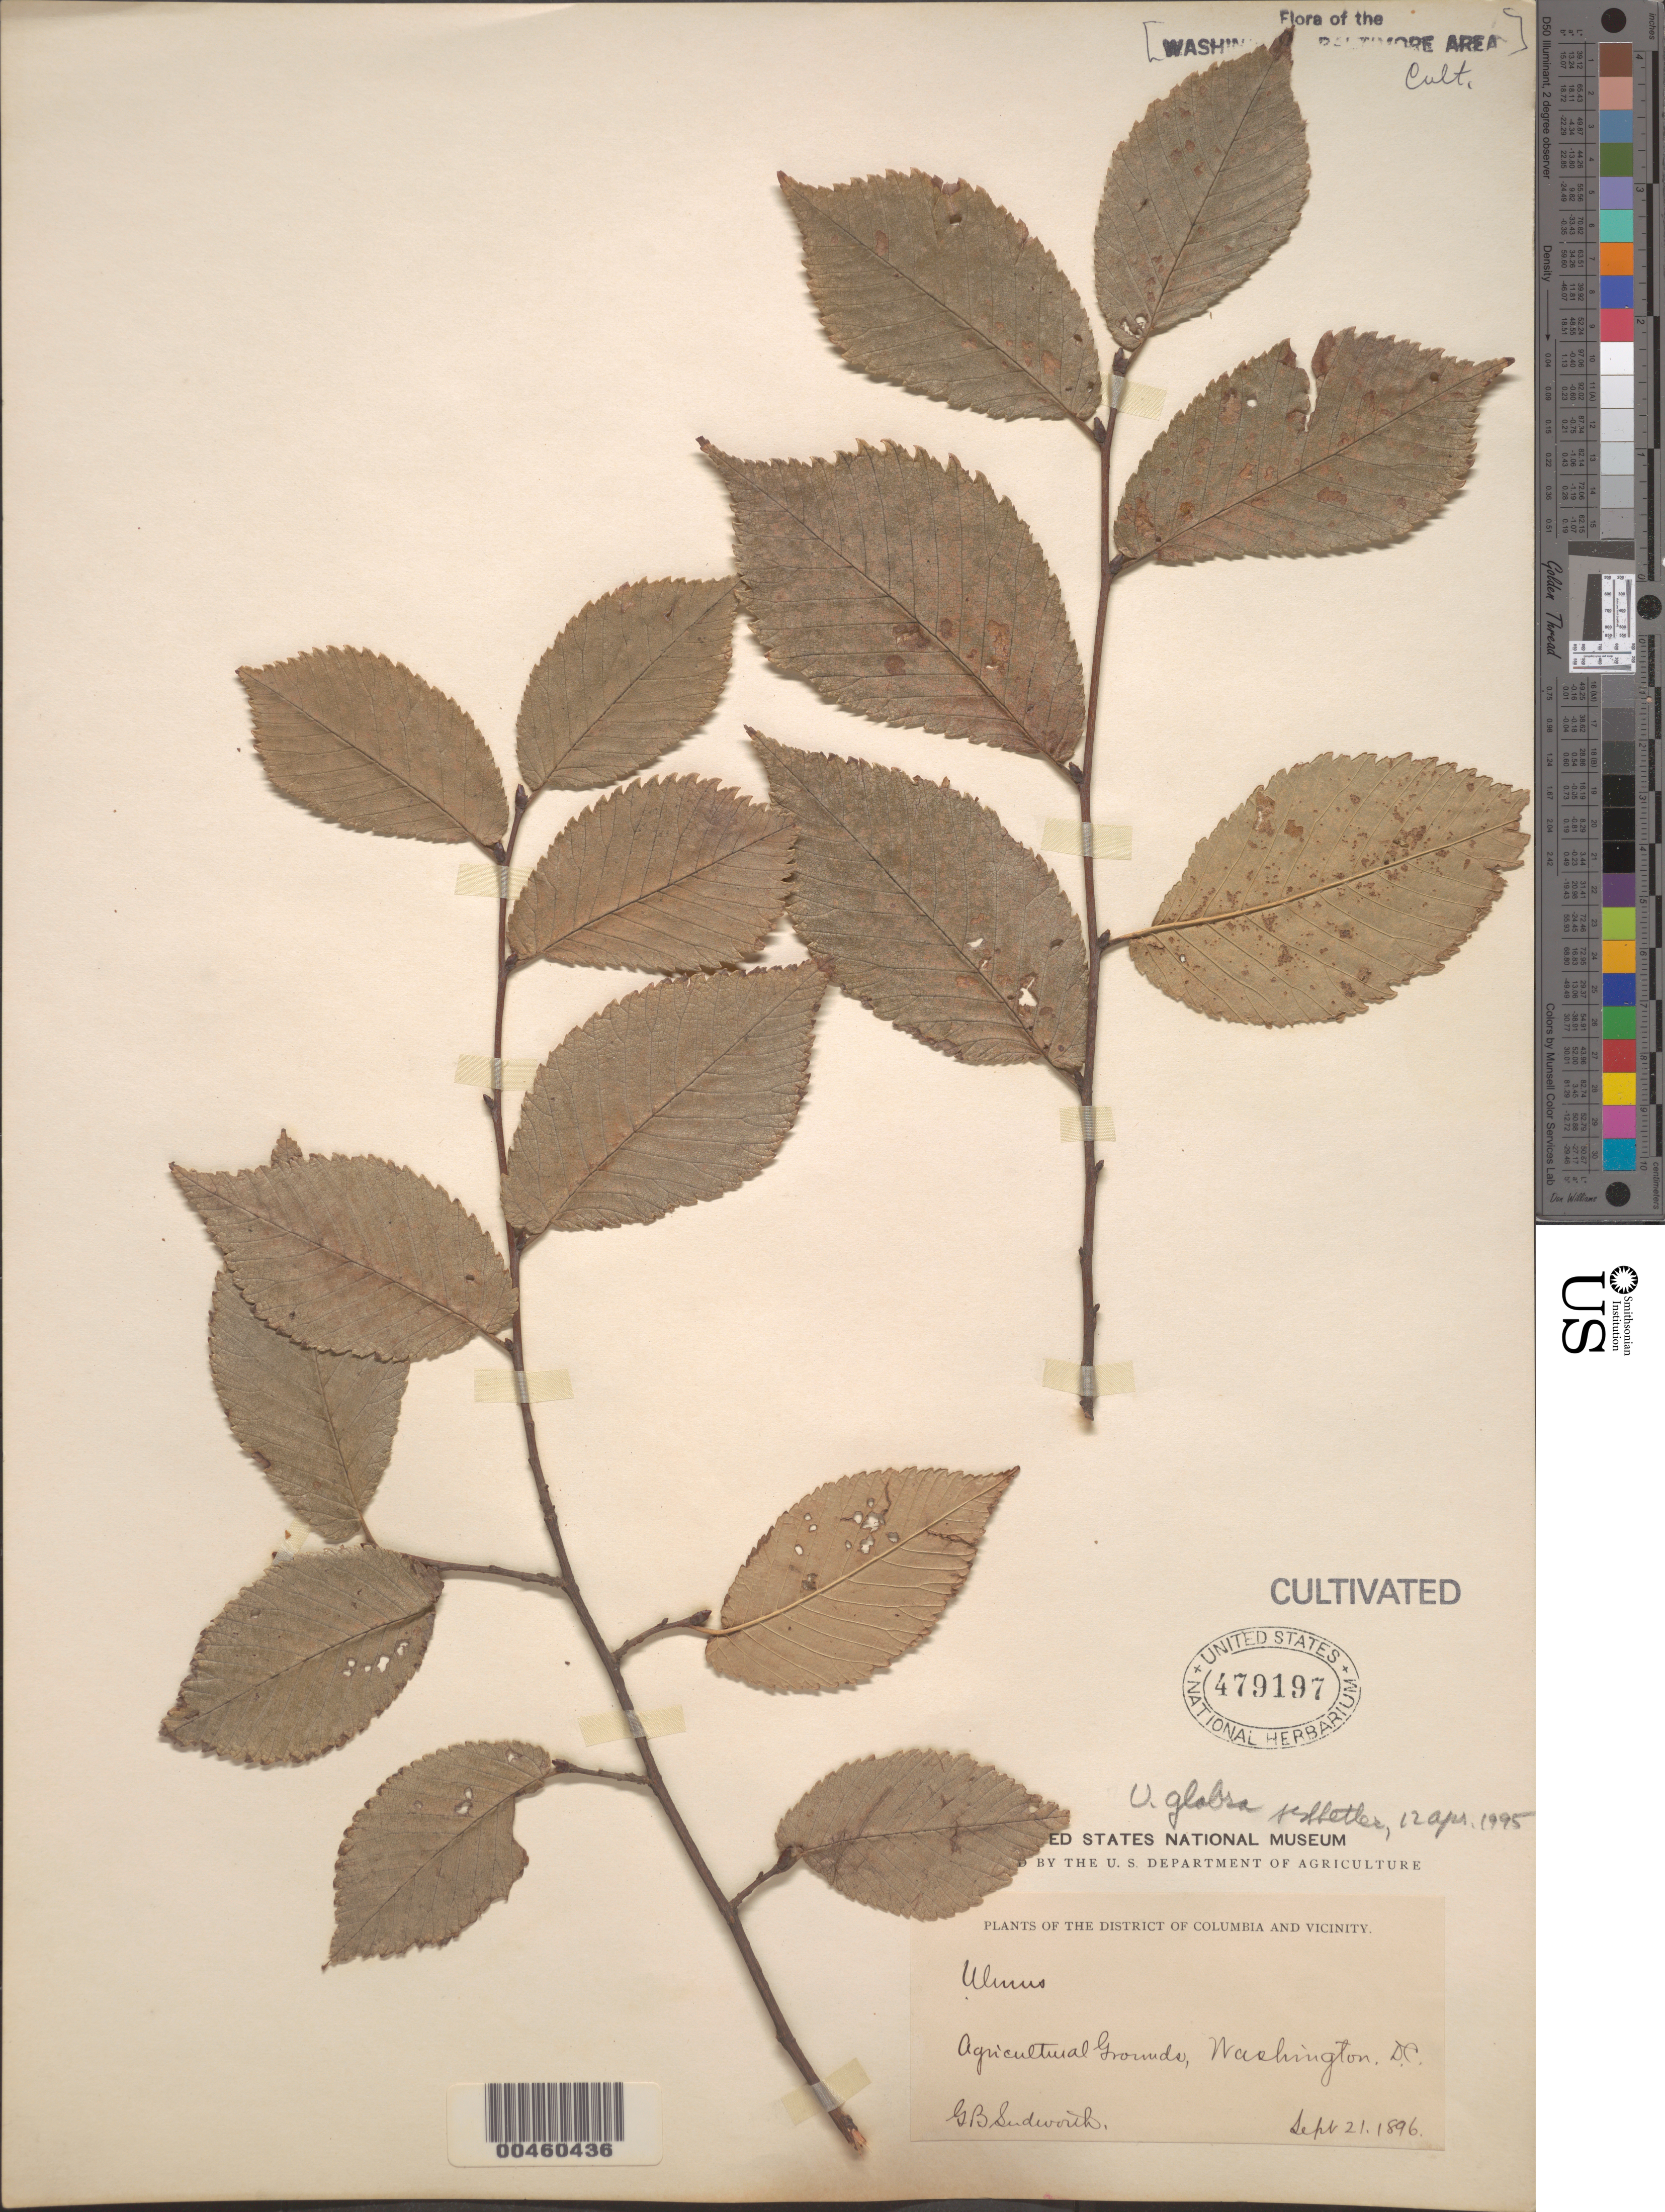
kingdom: Plantae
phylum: Tracheophyta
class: Magnoliopsida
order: Rosales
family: Ulmaceae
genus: Ulmus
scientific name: Ulmus glabra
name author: Huds.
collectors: G. B. Sudworth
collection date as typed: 21 Sep 1896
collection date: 1896-09-21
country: United States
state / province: District of Columbia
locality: Agricultural grounds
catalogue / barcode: US 479197